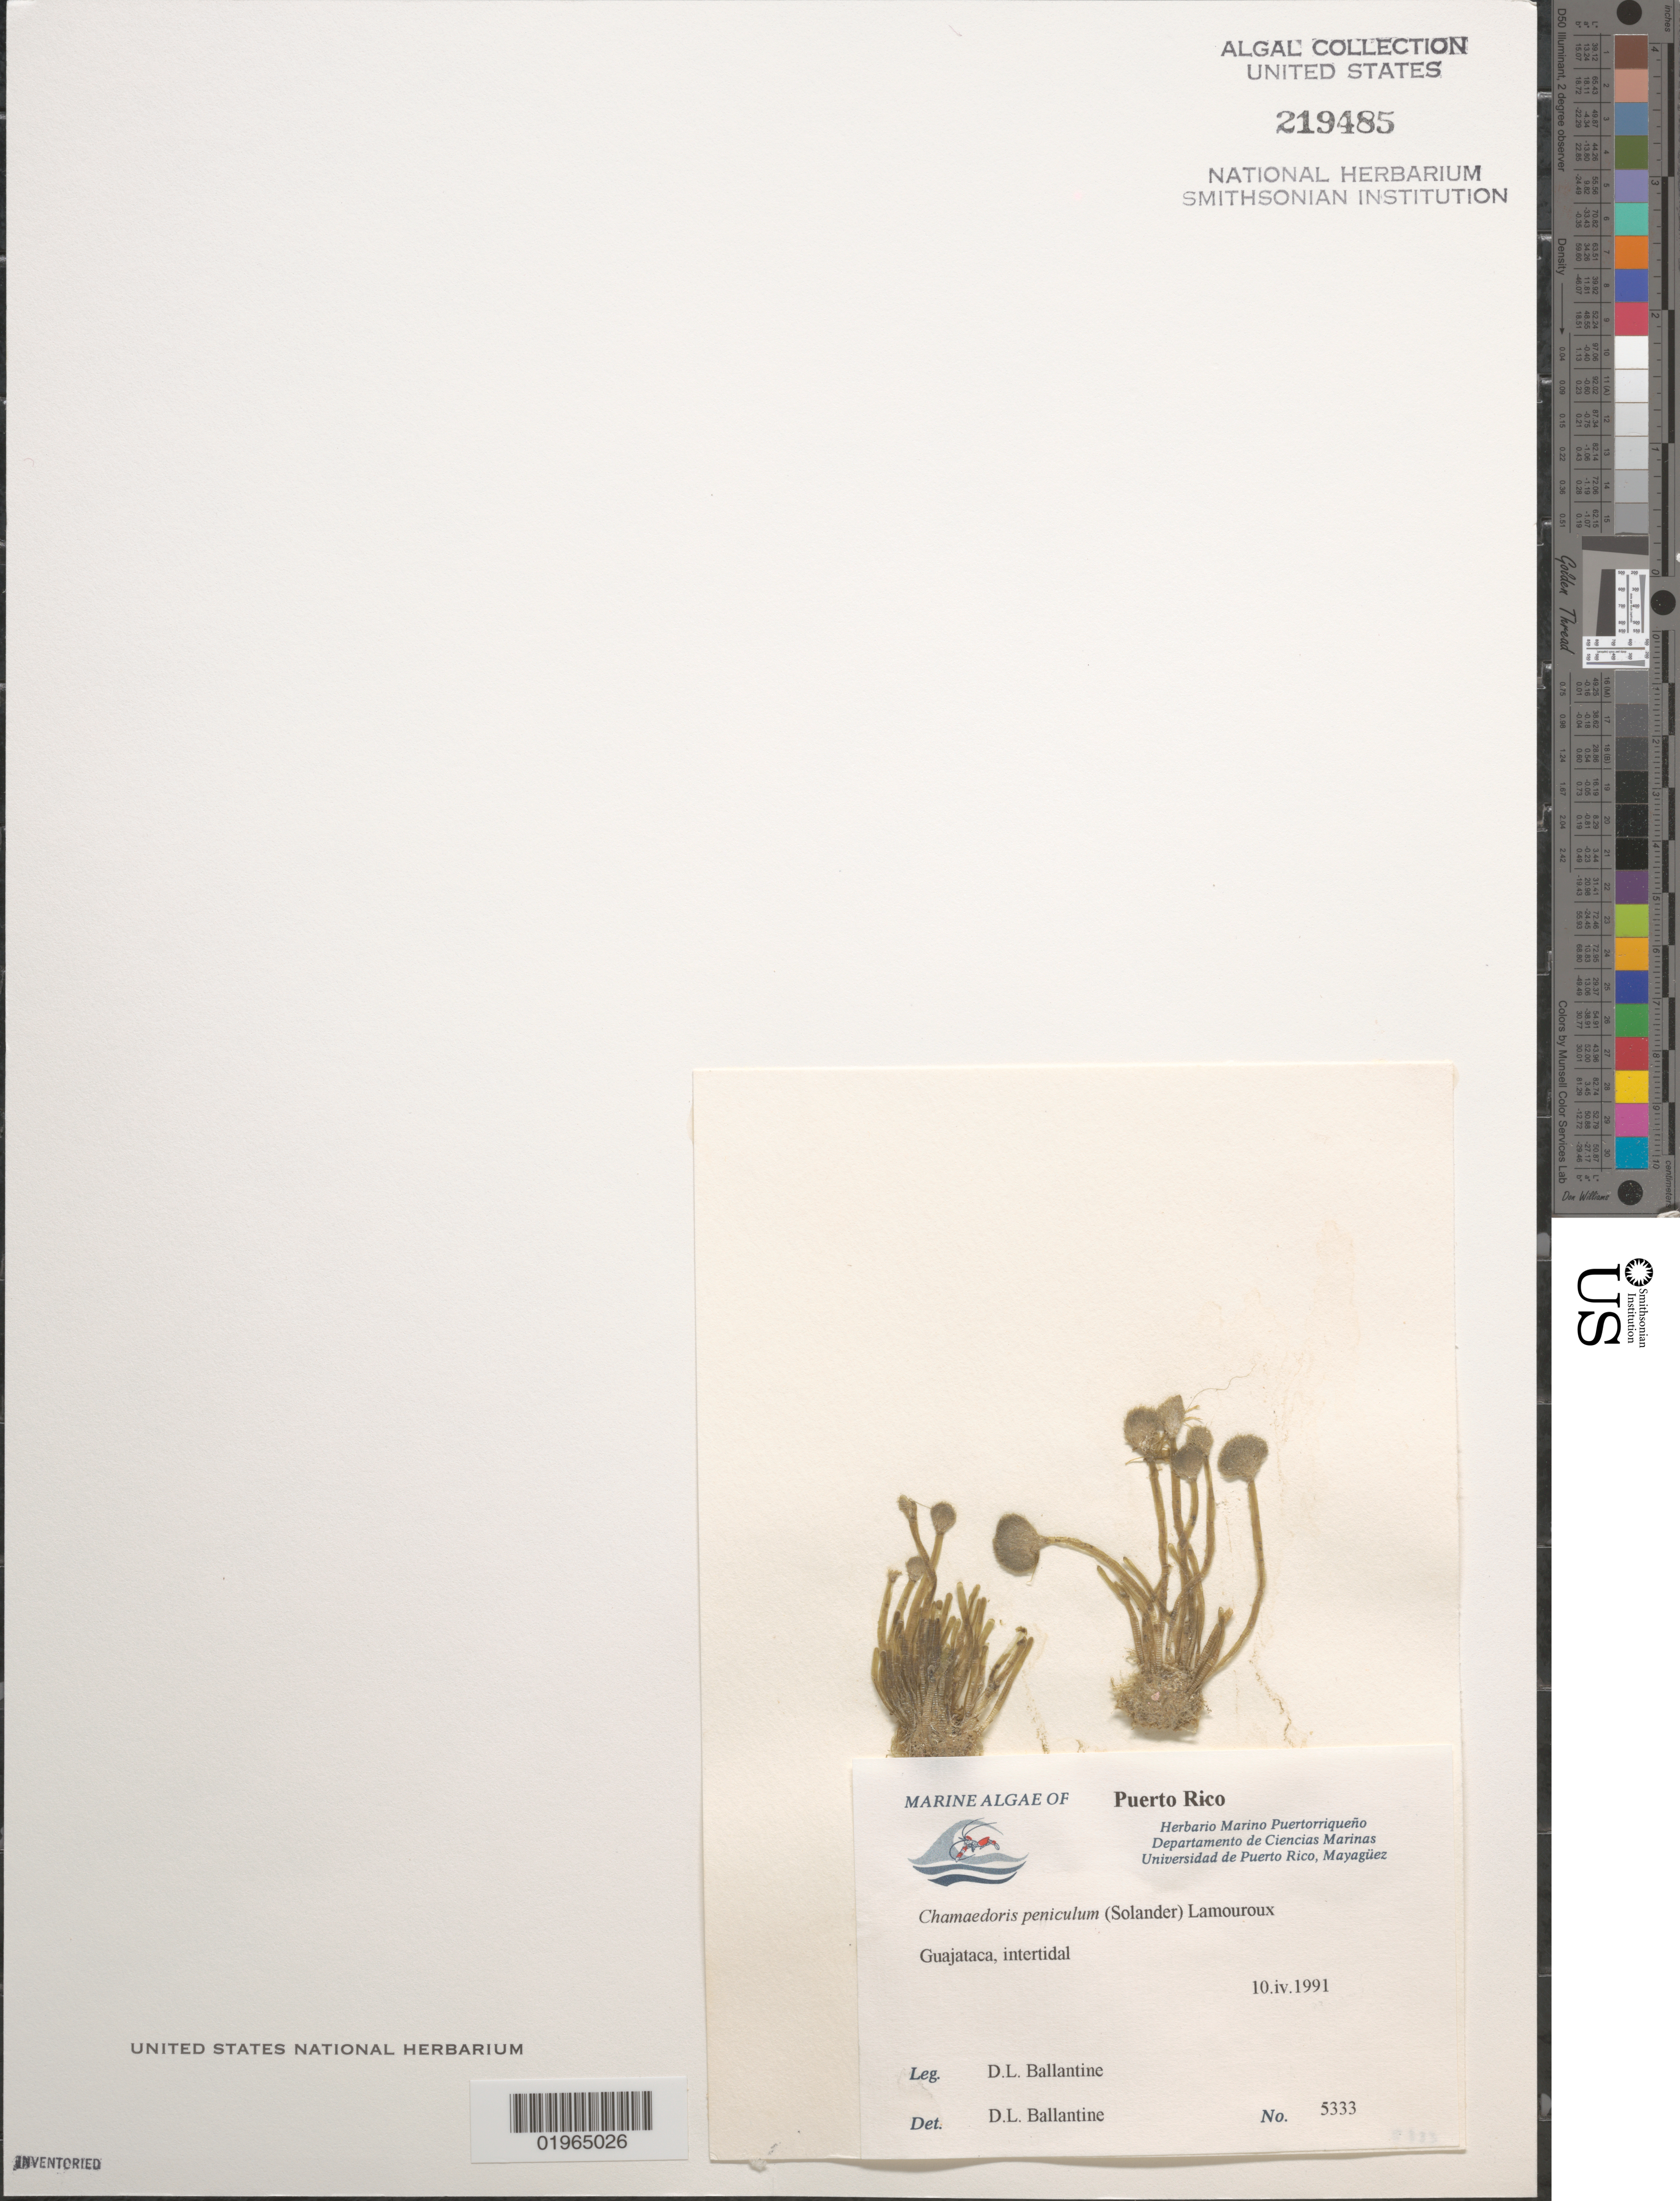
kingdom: Plantae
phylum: Chlorophyta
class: Ulvophyceae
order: Siphonocladales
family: Siphonocladaceae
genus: Chamaedoris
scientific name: Chamaedoris peniculum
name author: (J. Ellis & Sol.) Kuntze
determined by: Ballantine, D. L.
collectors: D.L. Ballantine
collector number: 5333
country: Puerto Rico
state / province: Lares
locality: Gaujataca. Intertidal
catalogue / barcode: US 219485